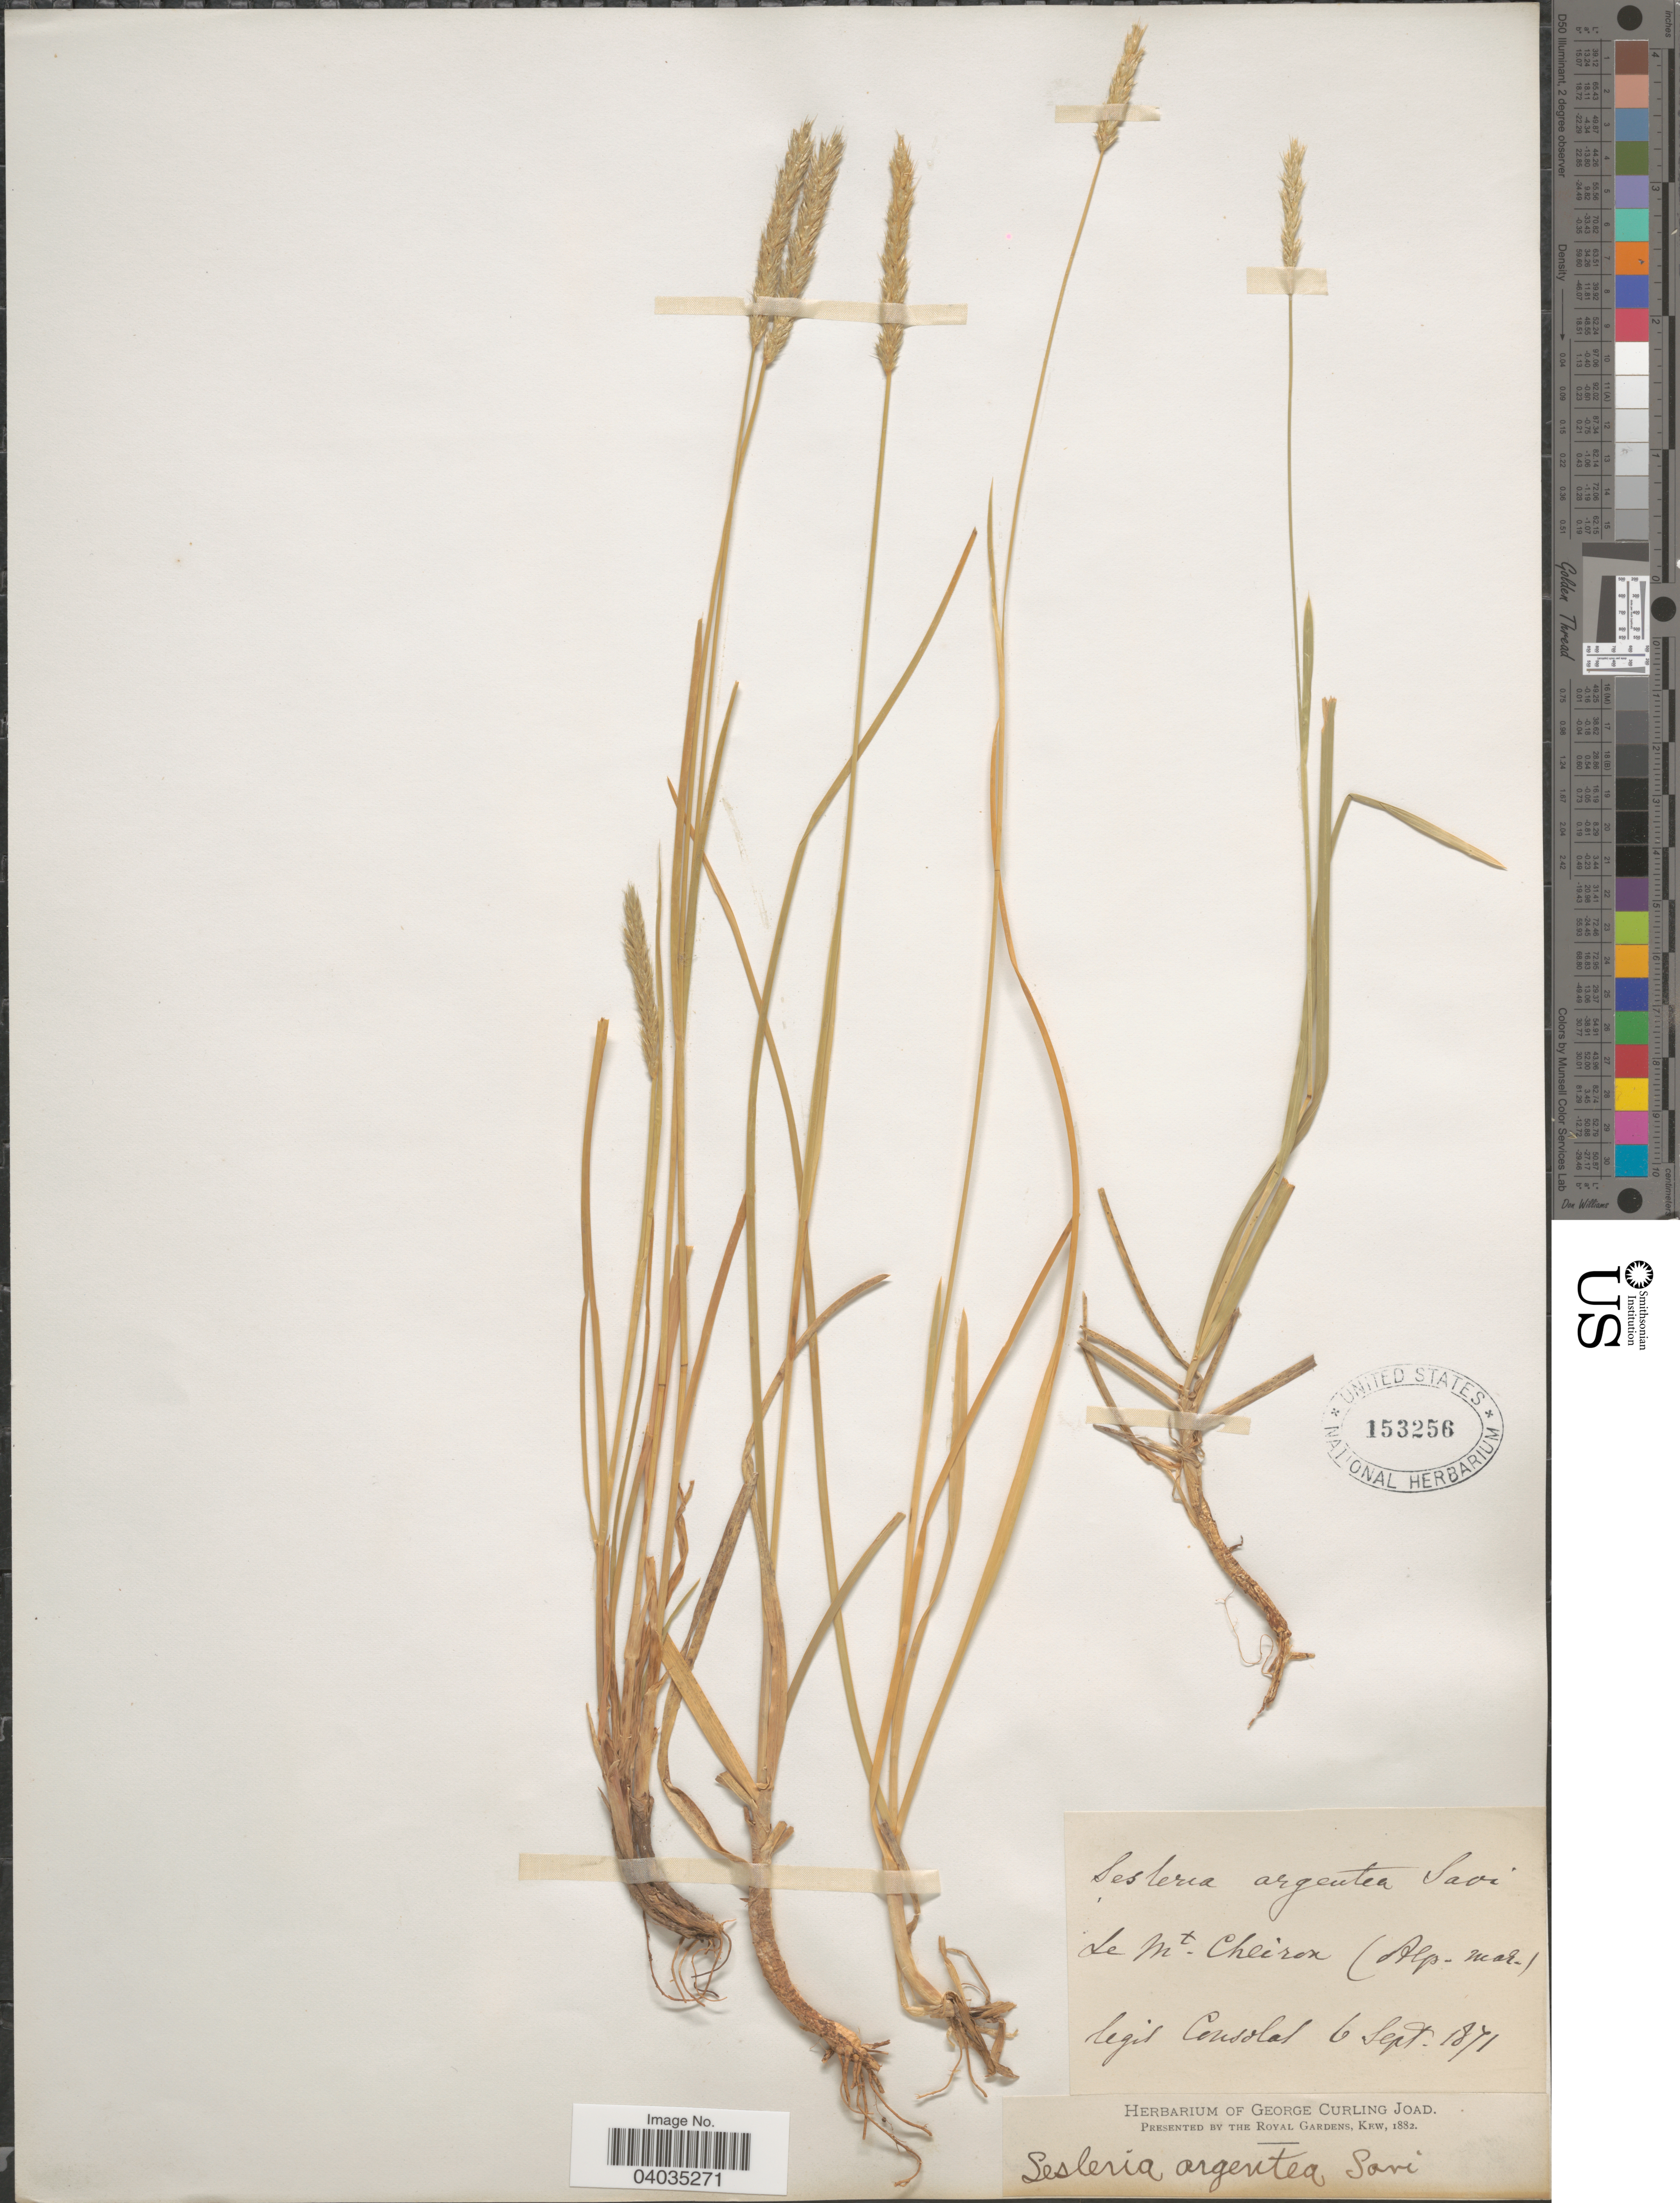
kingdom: Plantae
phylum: Tracheophyta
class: Liliopsida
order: Poales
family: Poaceae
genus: Sesleria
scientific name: Sesleria argentea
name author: (Savi) Savi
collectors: Consolat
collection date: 1871-09-06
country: France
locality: Le Mt. Cheiron (Alp-mar.).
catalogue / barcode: US 153256